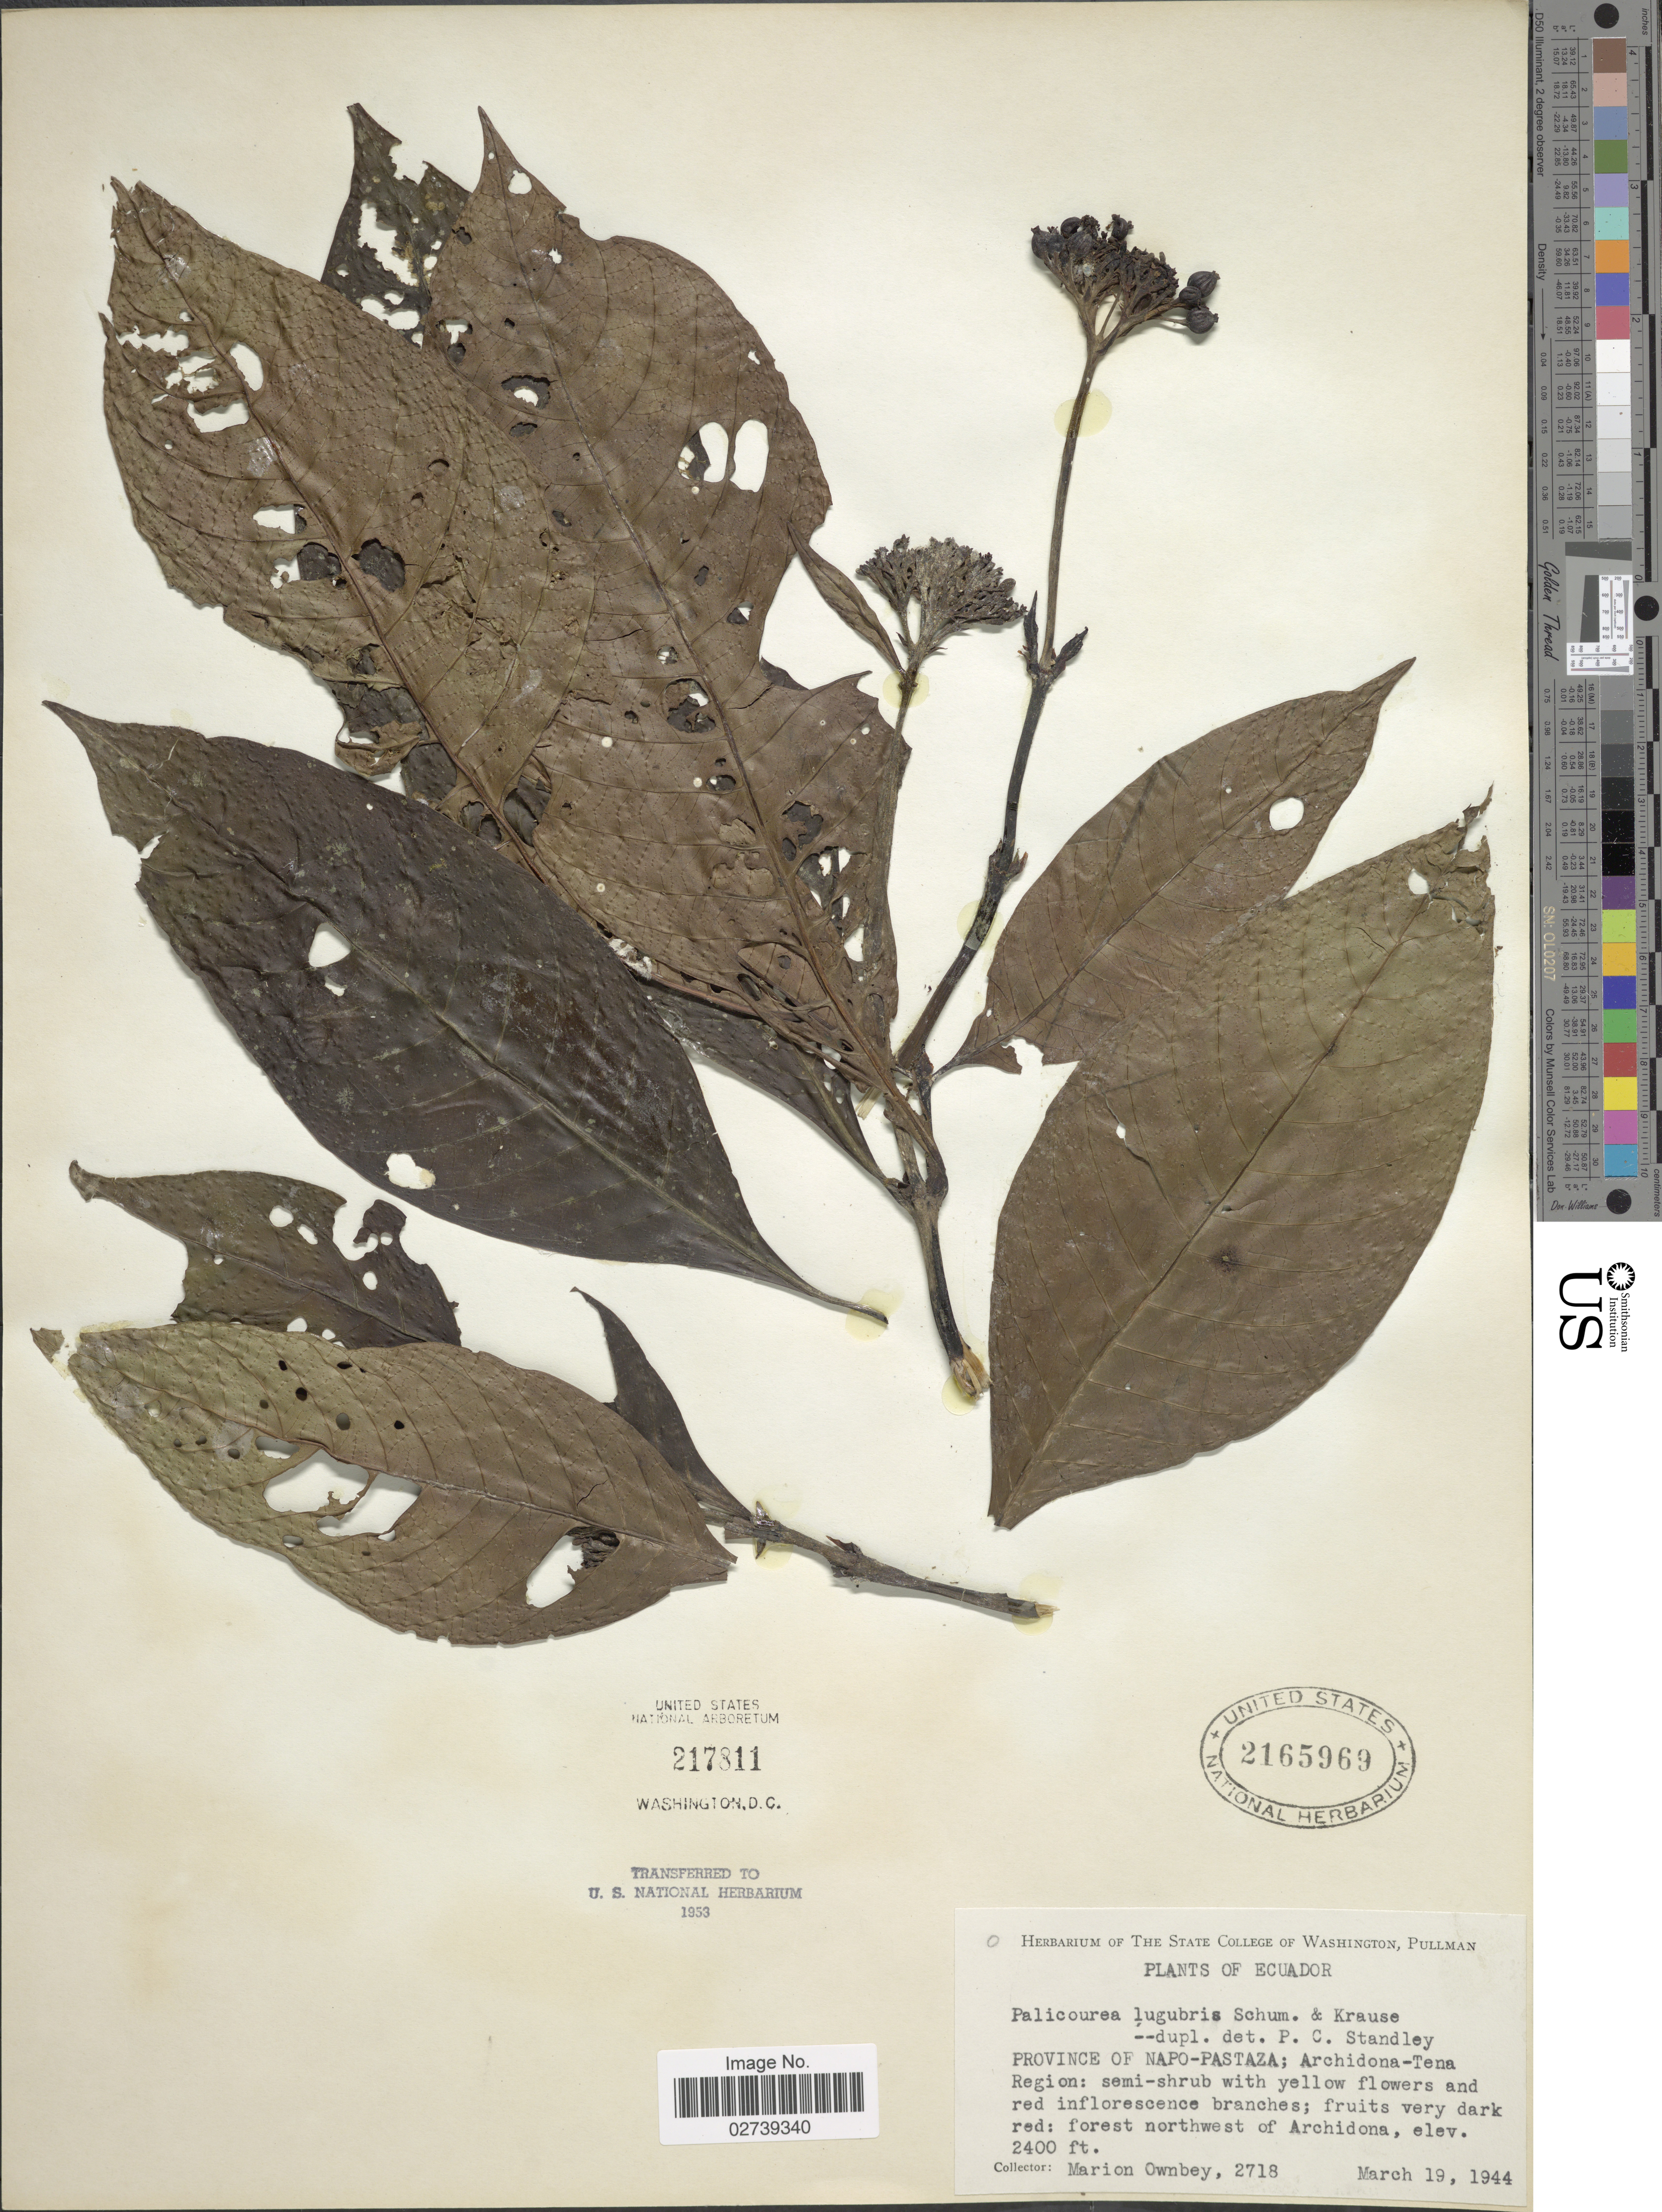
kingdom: Plantae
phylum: Tracheophyta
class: Magnoliopsida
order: Gentianales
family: Rubiaceae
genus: Palicourea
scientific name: Palicourea conferta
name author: (Benth.) Sandwith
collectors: F. M. Ownbey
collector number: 2718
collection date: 1944-03-19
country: Ecuador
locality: Province of Napo-Pastaza; Archidona-Tena Region, forest northwest of Archidona.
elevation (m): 732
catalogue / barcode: US 2165969